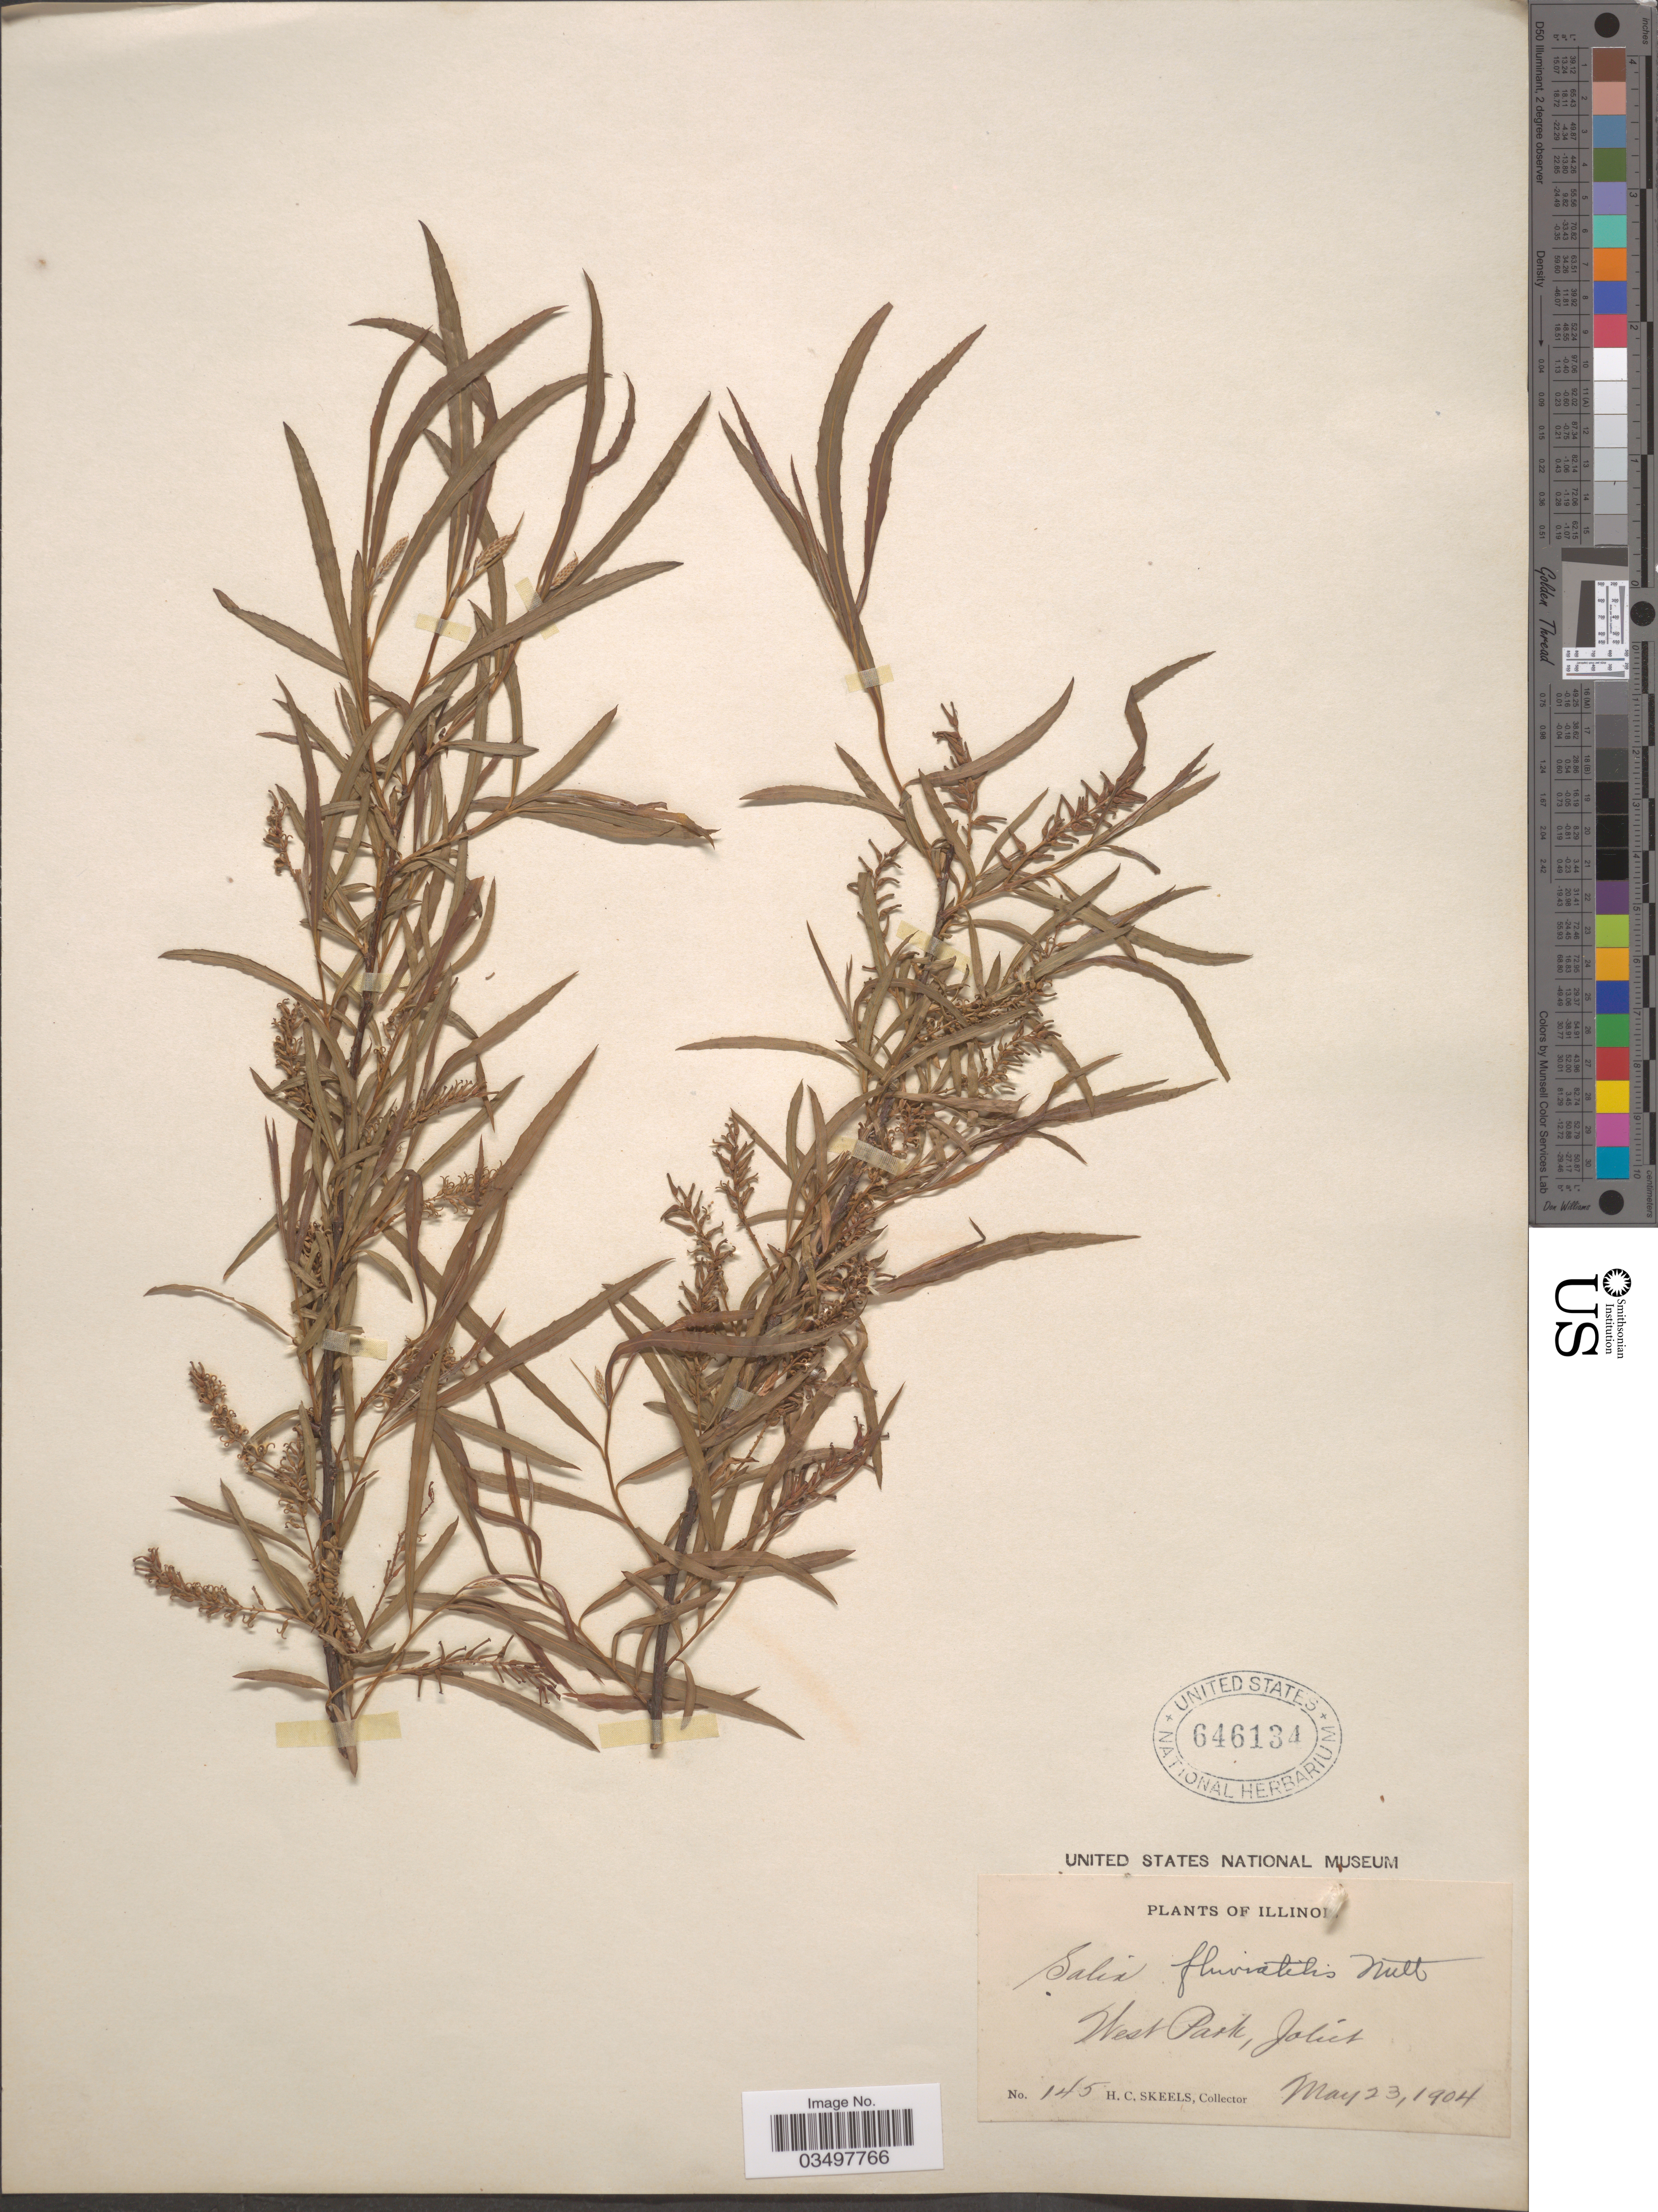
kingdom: Plantae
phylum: Tracheophyta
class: Magnoliopsida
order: Malpighiales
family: Salicaceae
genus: Salix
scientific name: Salix interior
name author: Rowlee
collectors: H. Skeels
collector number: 145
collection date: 1904-05-23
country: United States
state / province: Illinois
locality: West Park, Joliet.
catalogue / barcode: US 646134